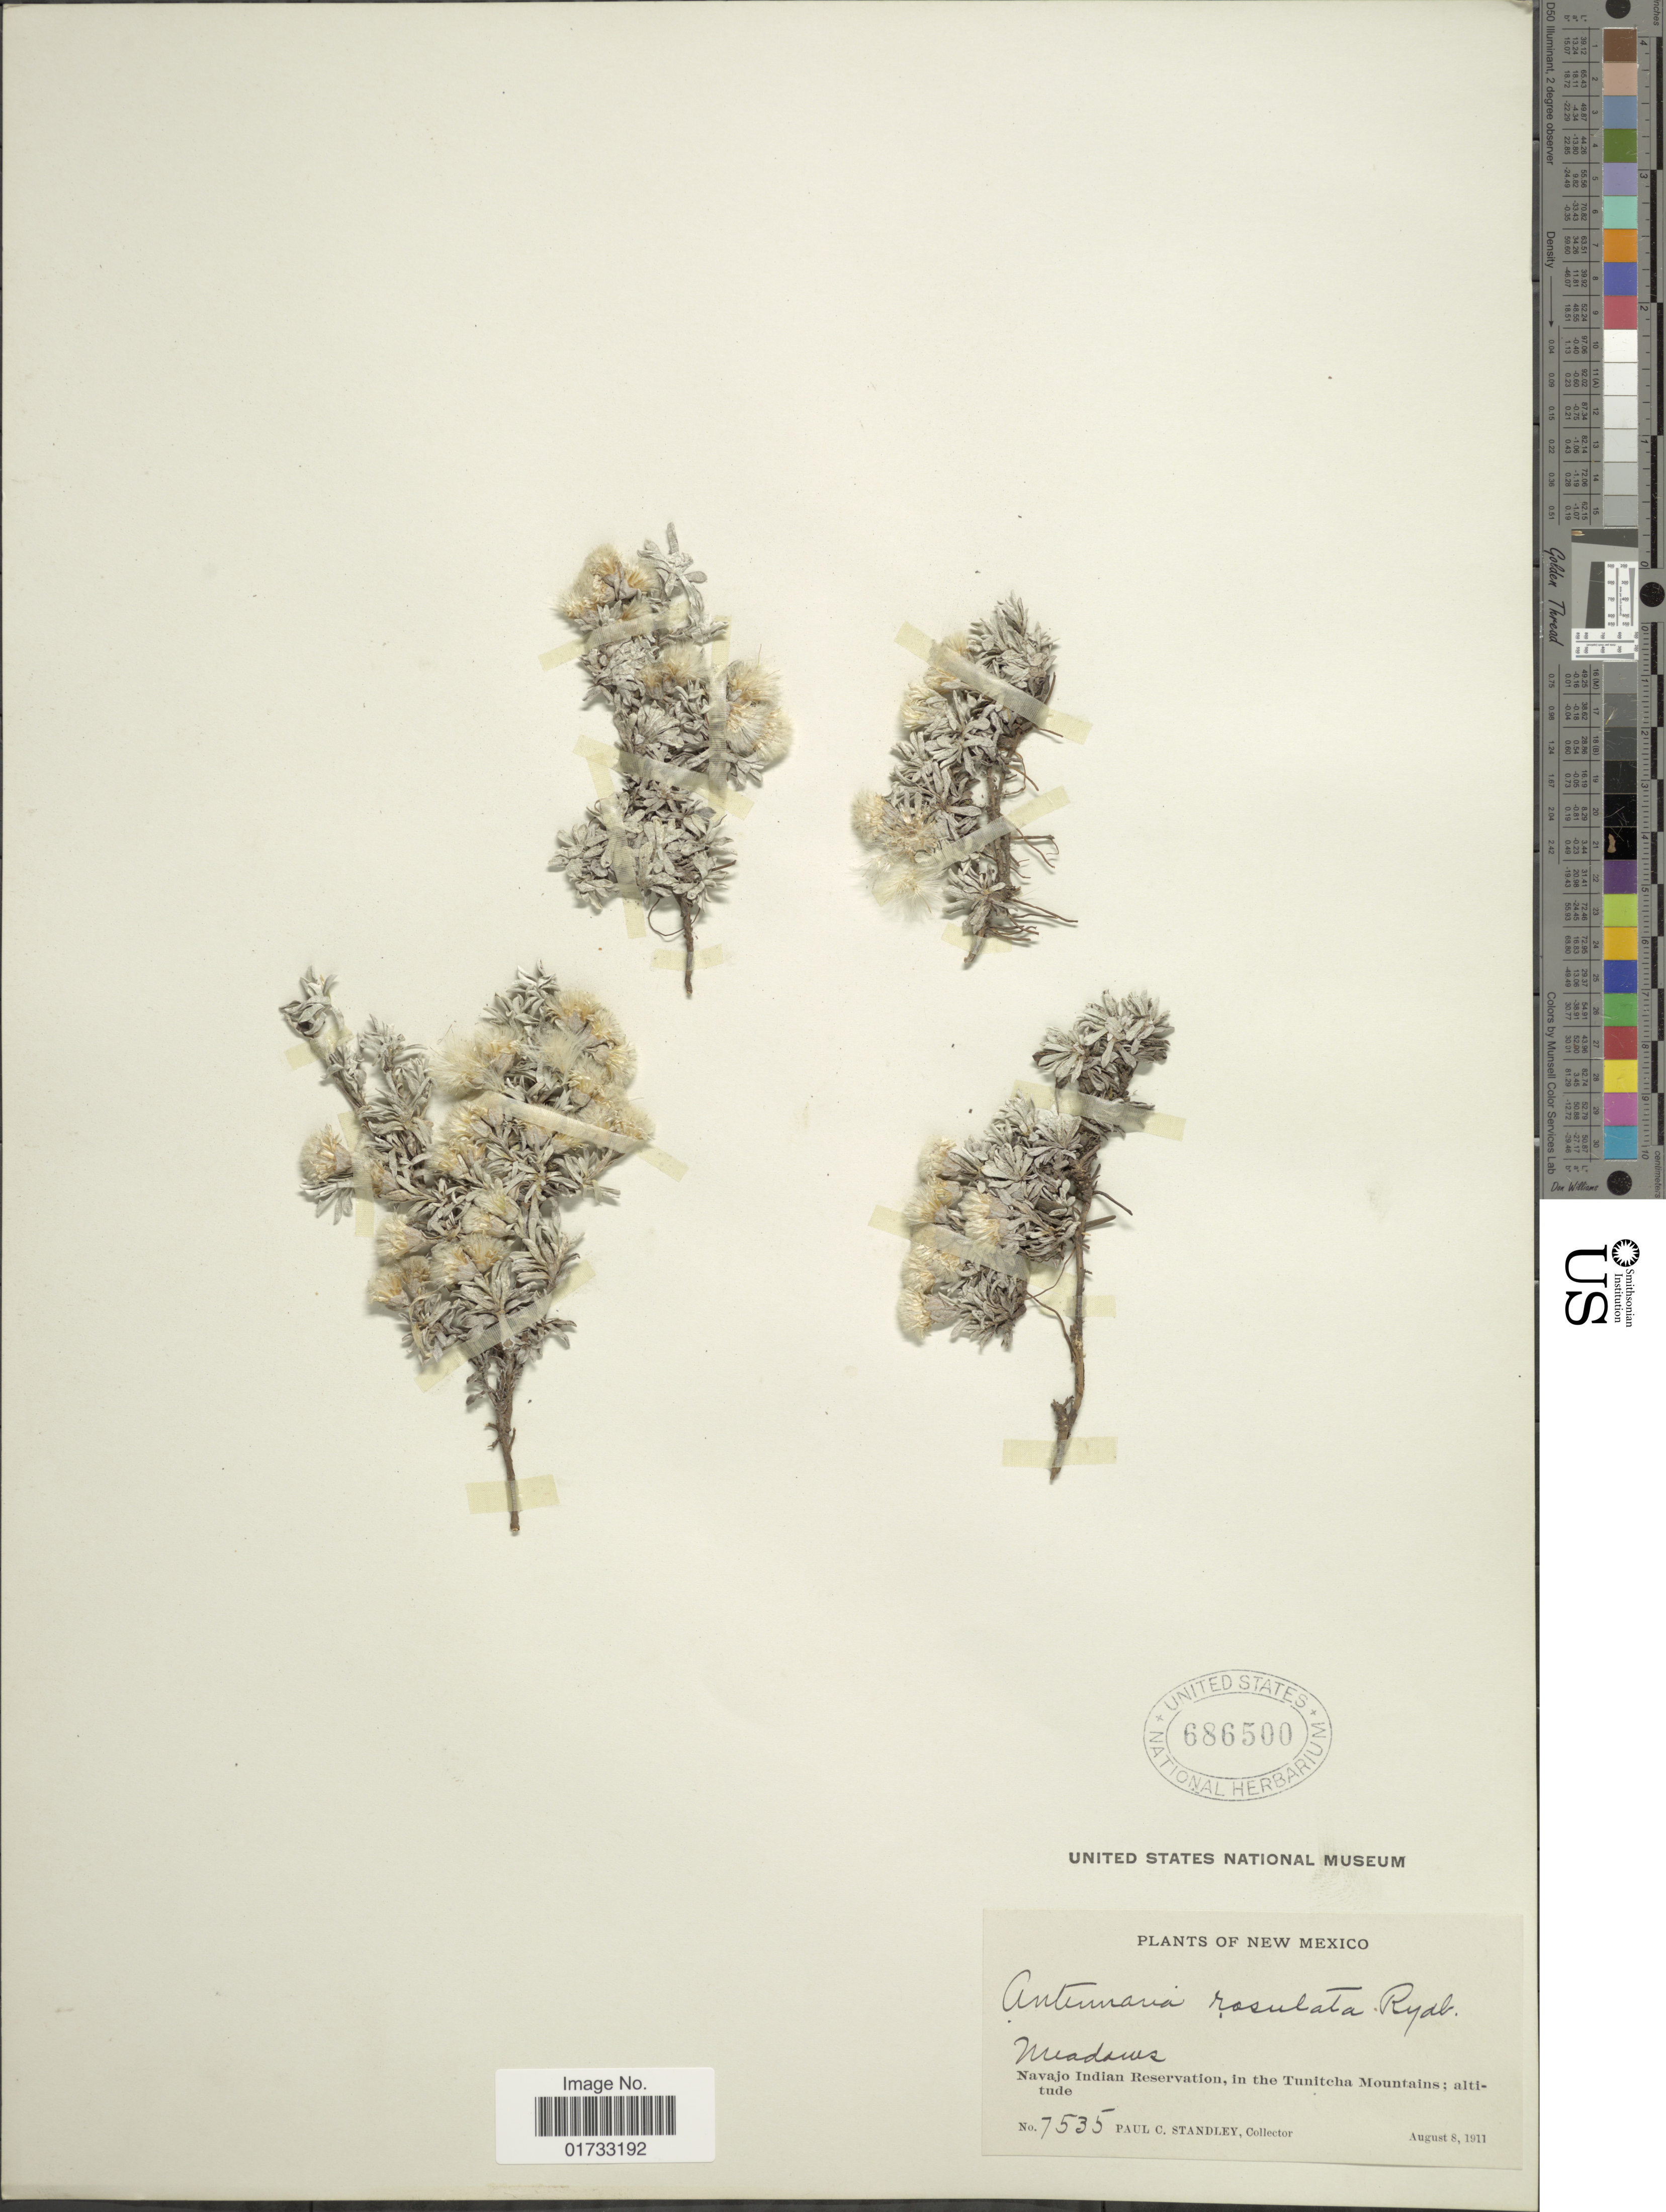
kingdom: Plantae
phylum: Tracheophyta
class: Magnoliopsida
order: Asterales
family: Asteraceae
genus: Antennaria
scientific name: Antennaria rosulata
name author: Rydb.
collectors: P. C. Standley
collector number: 7535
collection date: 1911-08-08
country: United States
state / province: New Mexico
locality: Meadows, Navajo Indian Reservation, in the Tunitcha Mountains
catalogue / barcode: US 686500